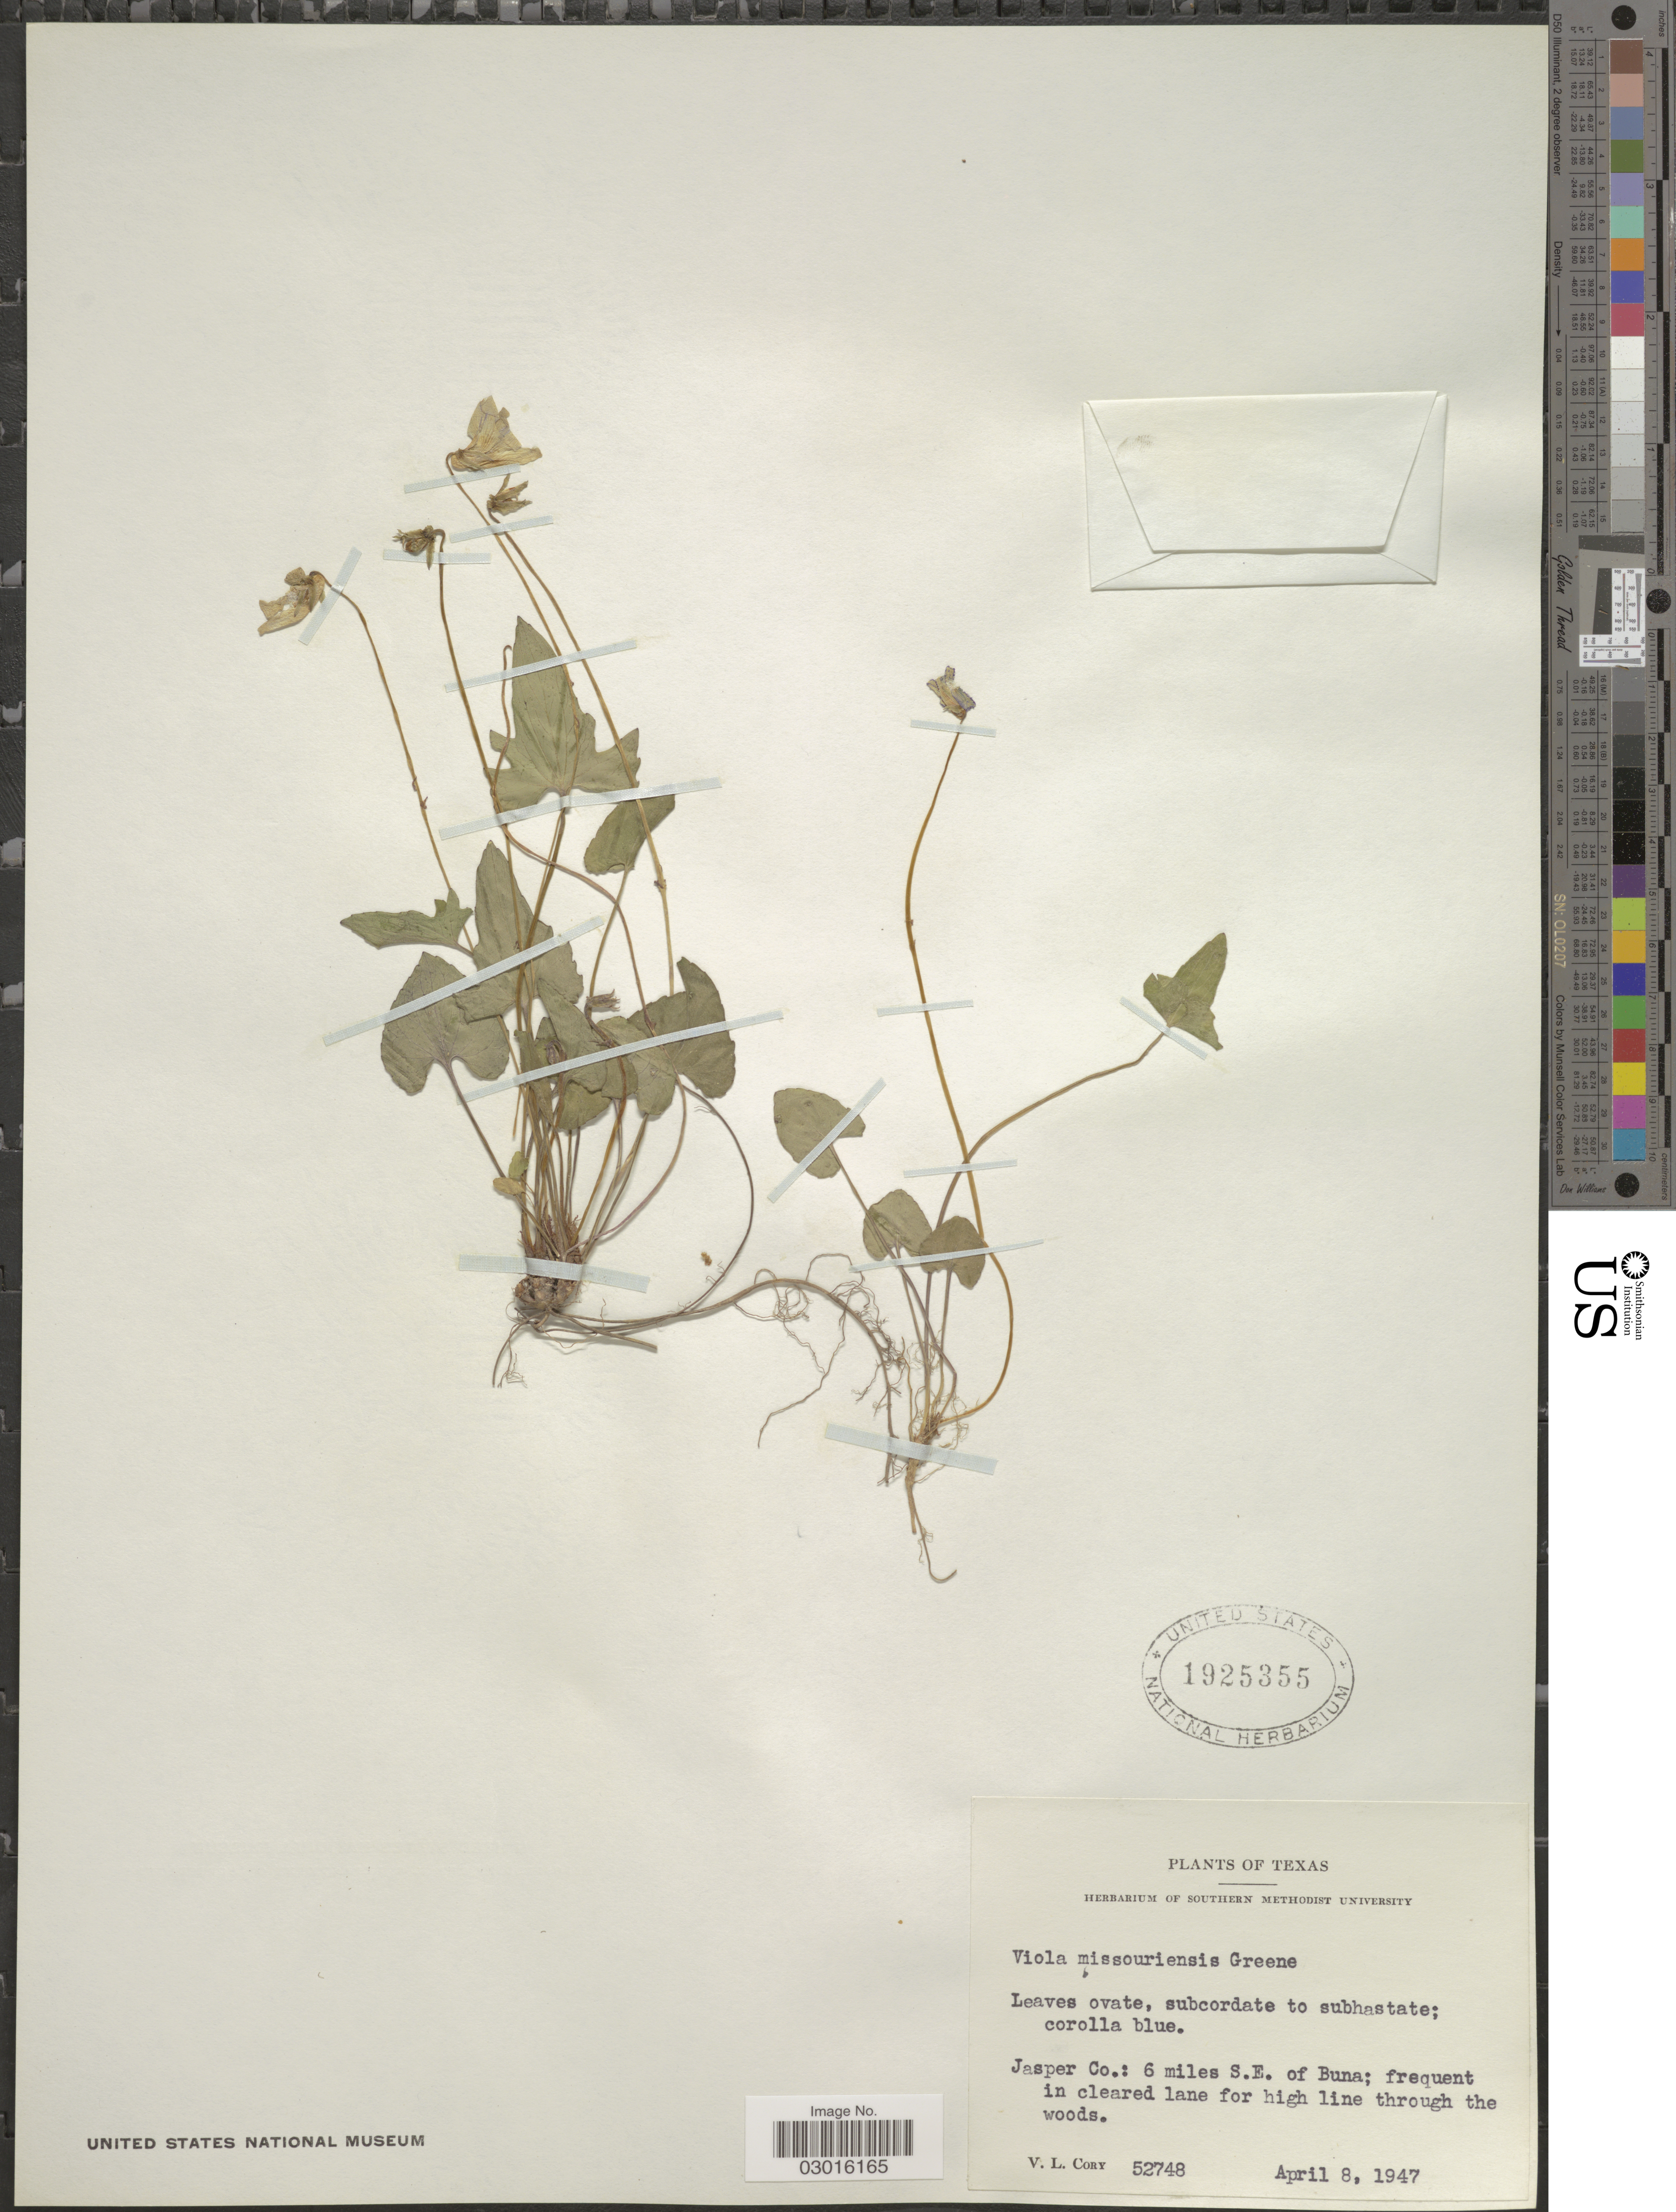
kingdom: Plantae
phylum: Tracheophyta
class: Magnoliopsida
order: Malpighiales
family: Violaceae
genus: Viola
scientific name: Viola missouriensis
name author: Greene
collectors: V. Cory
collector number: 52748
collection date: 1947-04-08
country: United States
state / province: Texas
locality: Jasper Co.: 6 miles S.E. of Buna.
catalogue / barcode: US 1925355